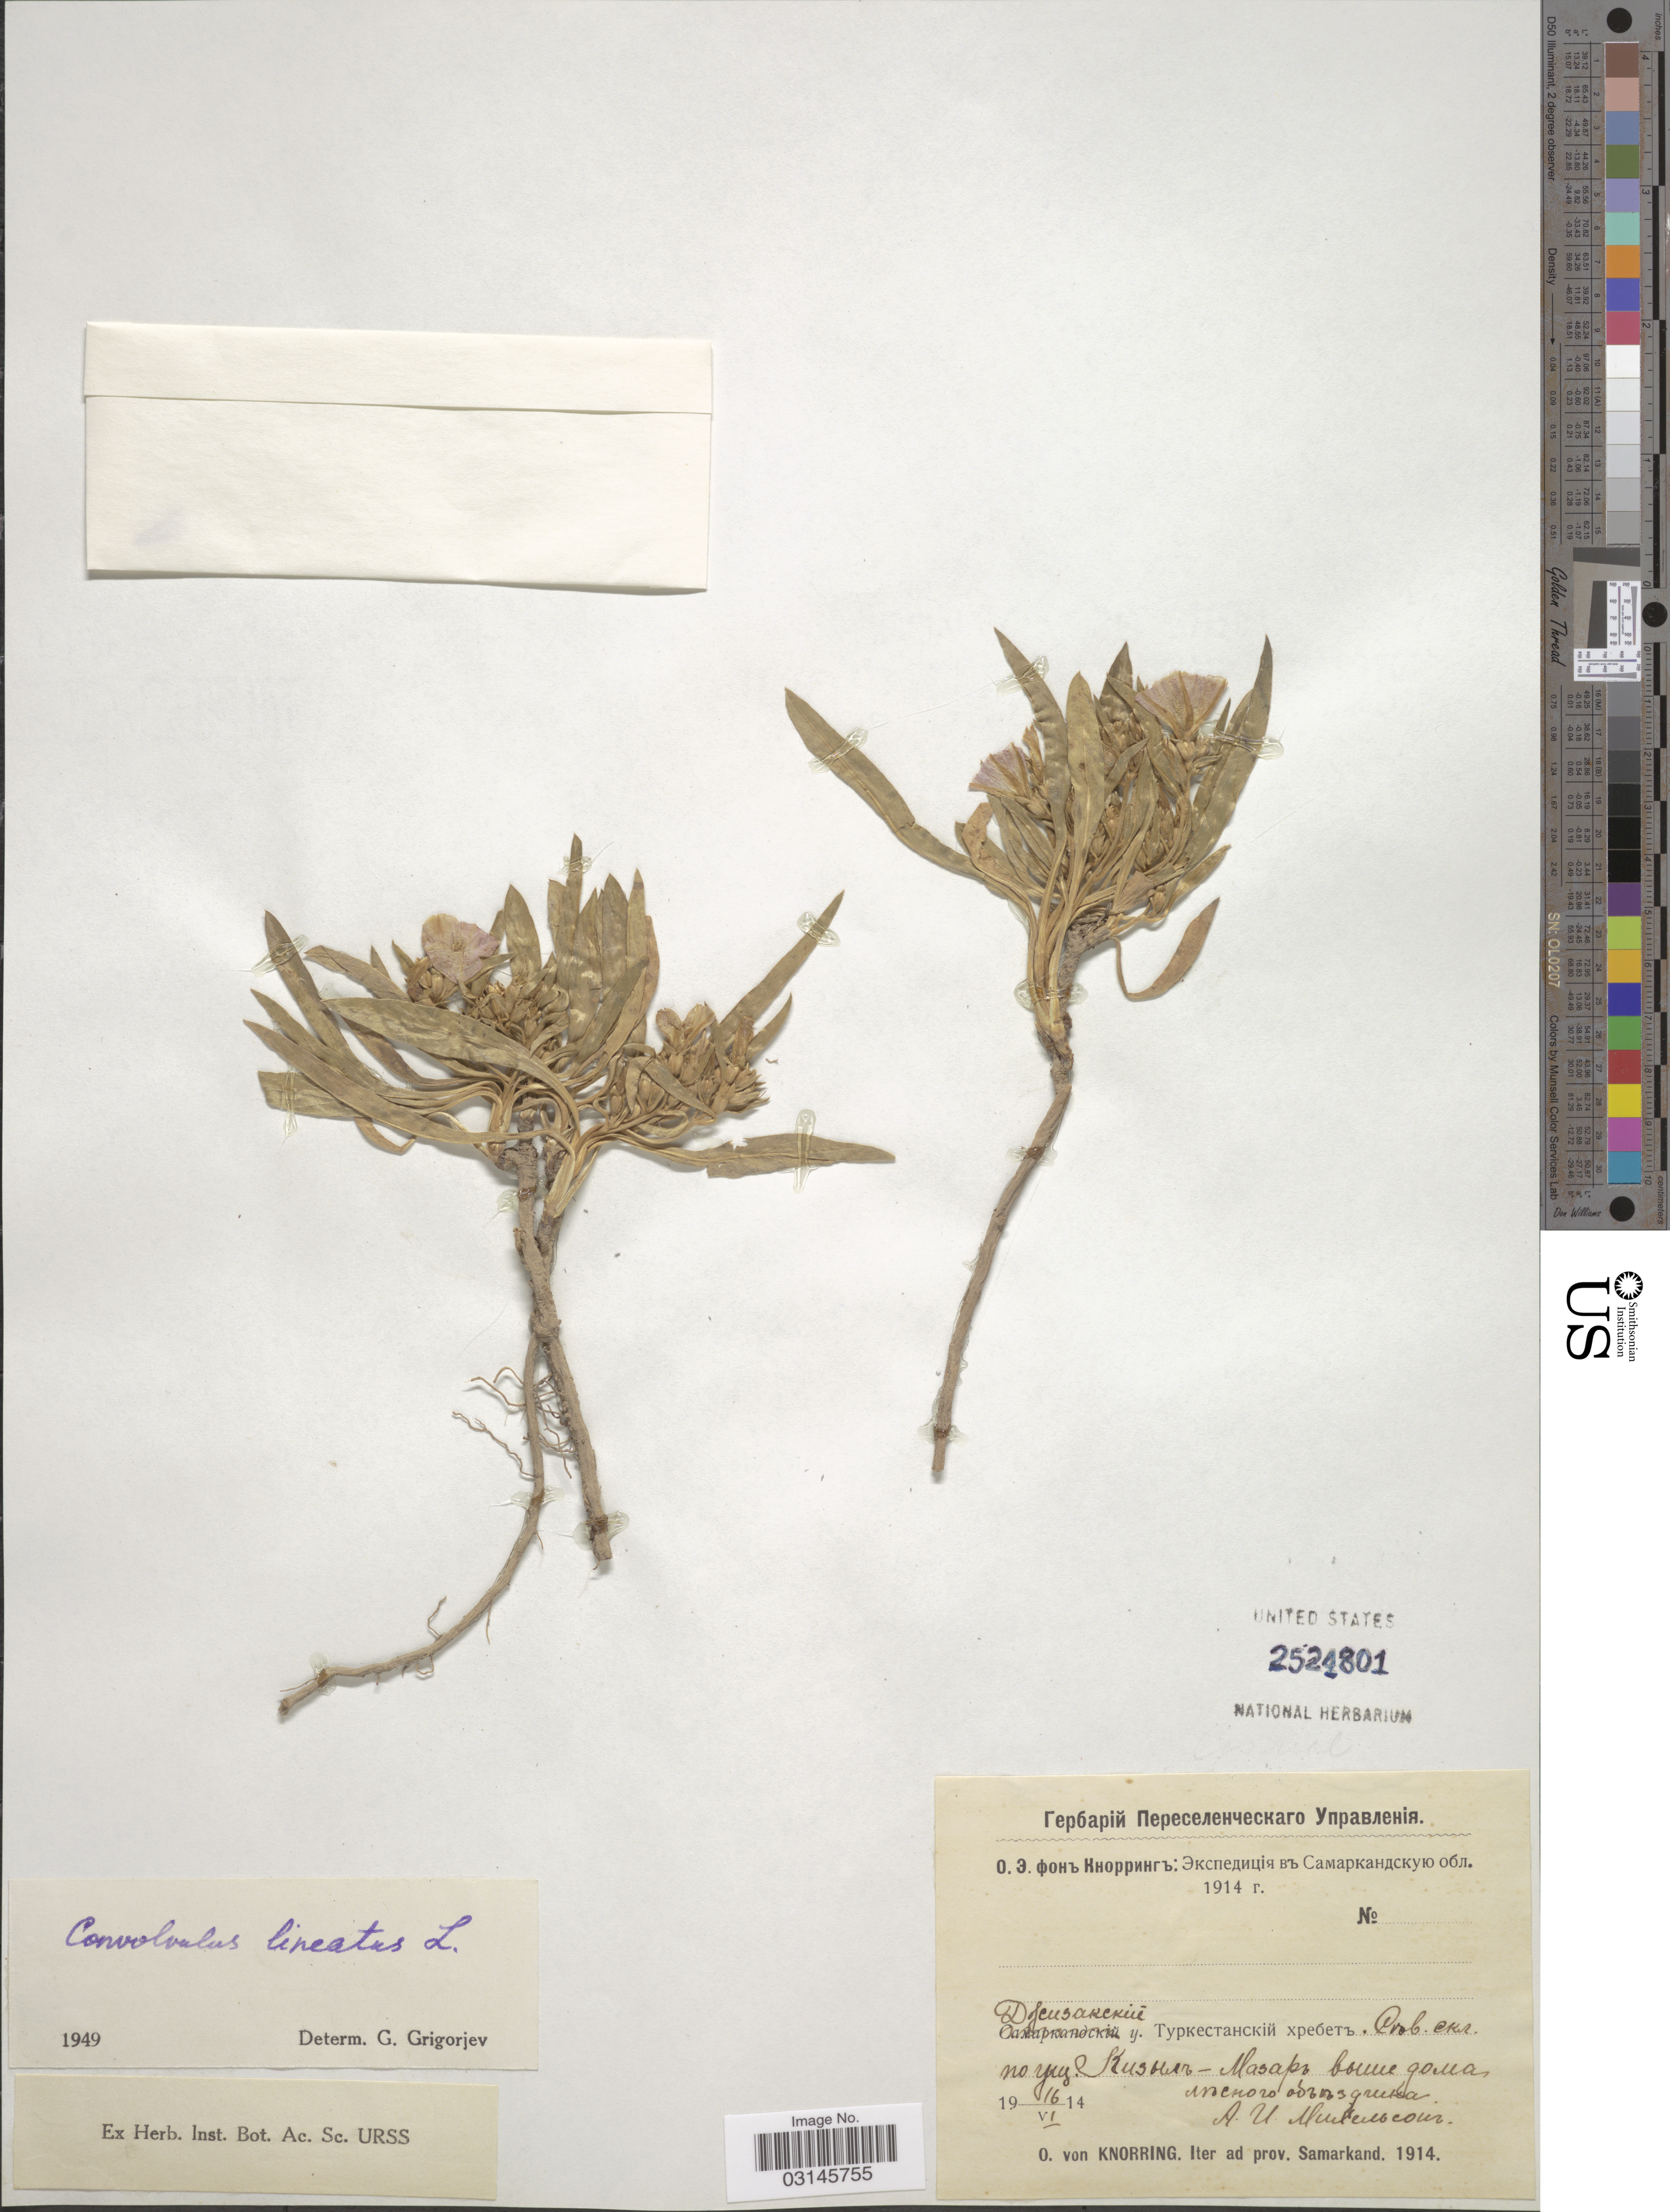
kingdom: Plantae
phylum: Tracheophyta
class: Magnoliopsida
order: Solanales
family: Convolvulaceae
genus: Convolvulus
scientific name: Convolvulus lineatus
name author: L.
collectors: O. Von Knorring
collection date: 1914-06-16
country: Uzbekistan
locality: Iter ad prov. Samarkand.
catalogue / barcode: US 2524801